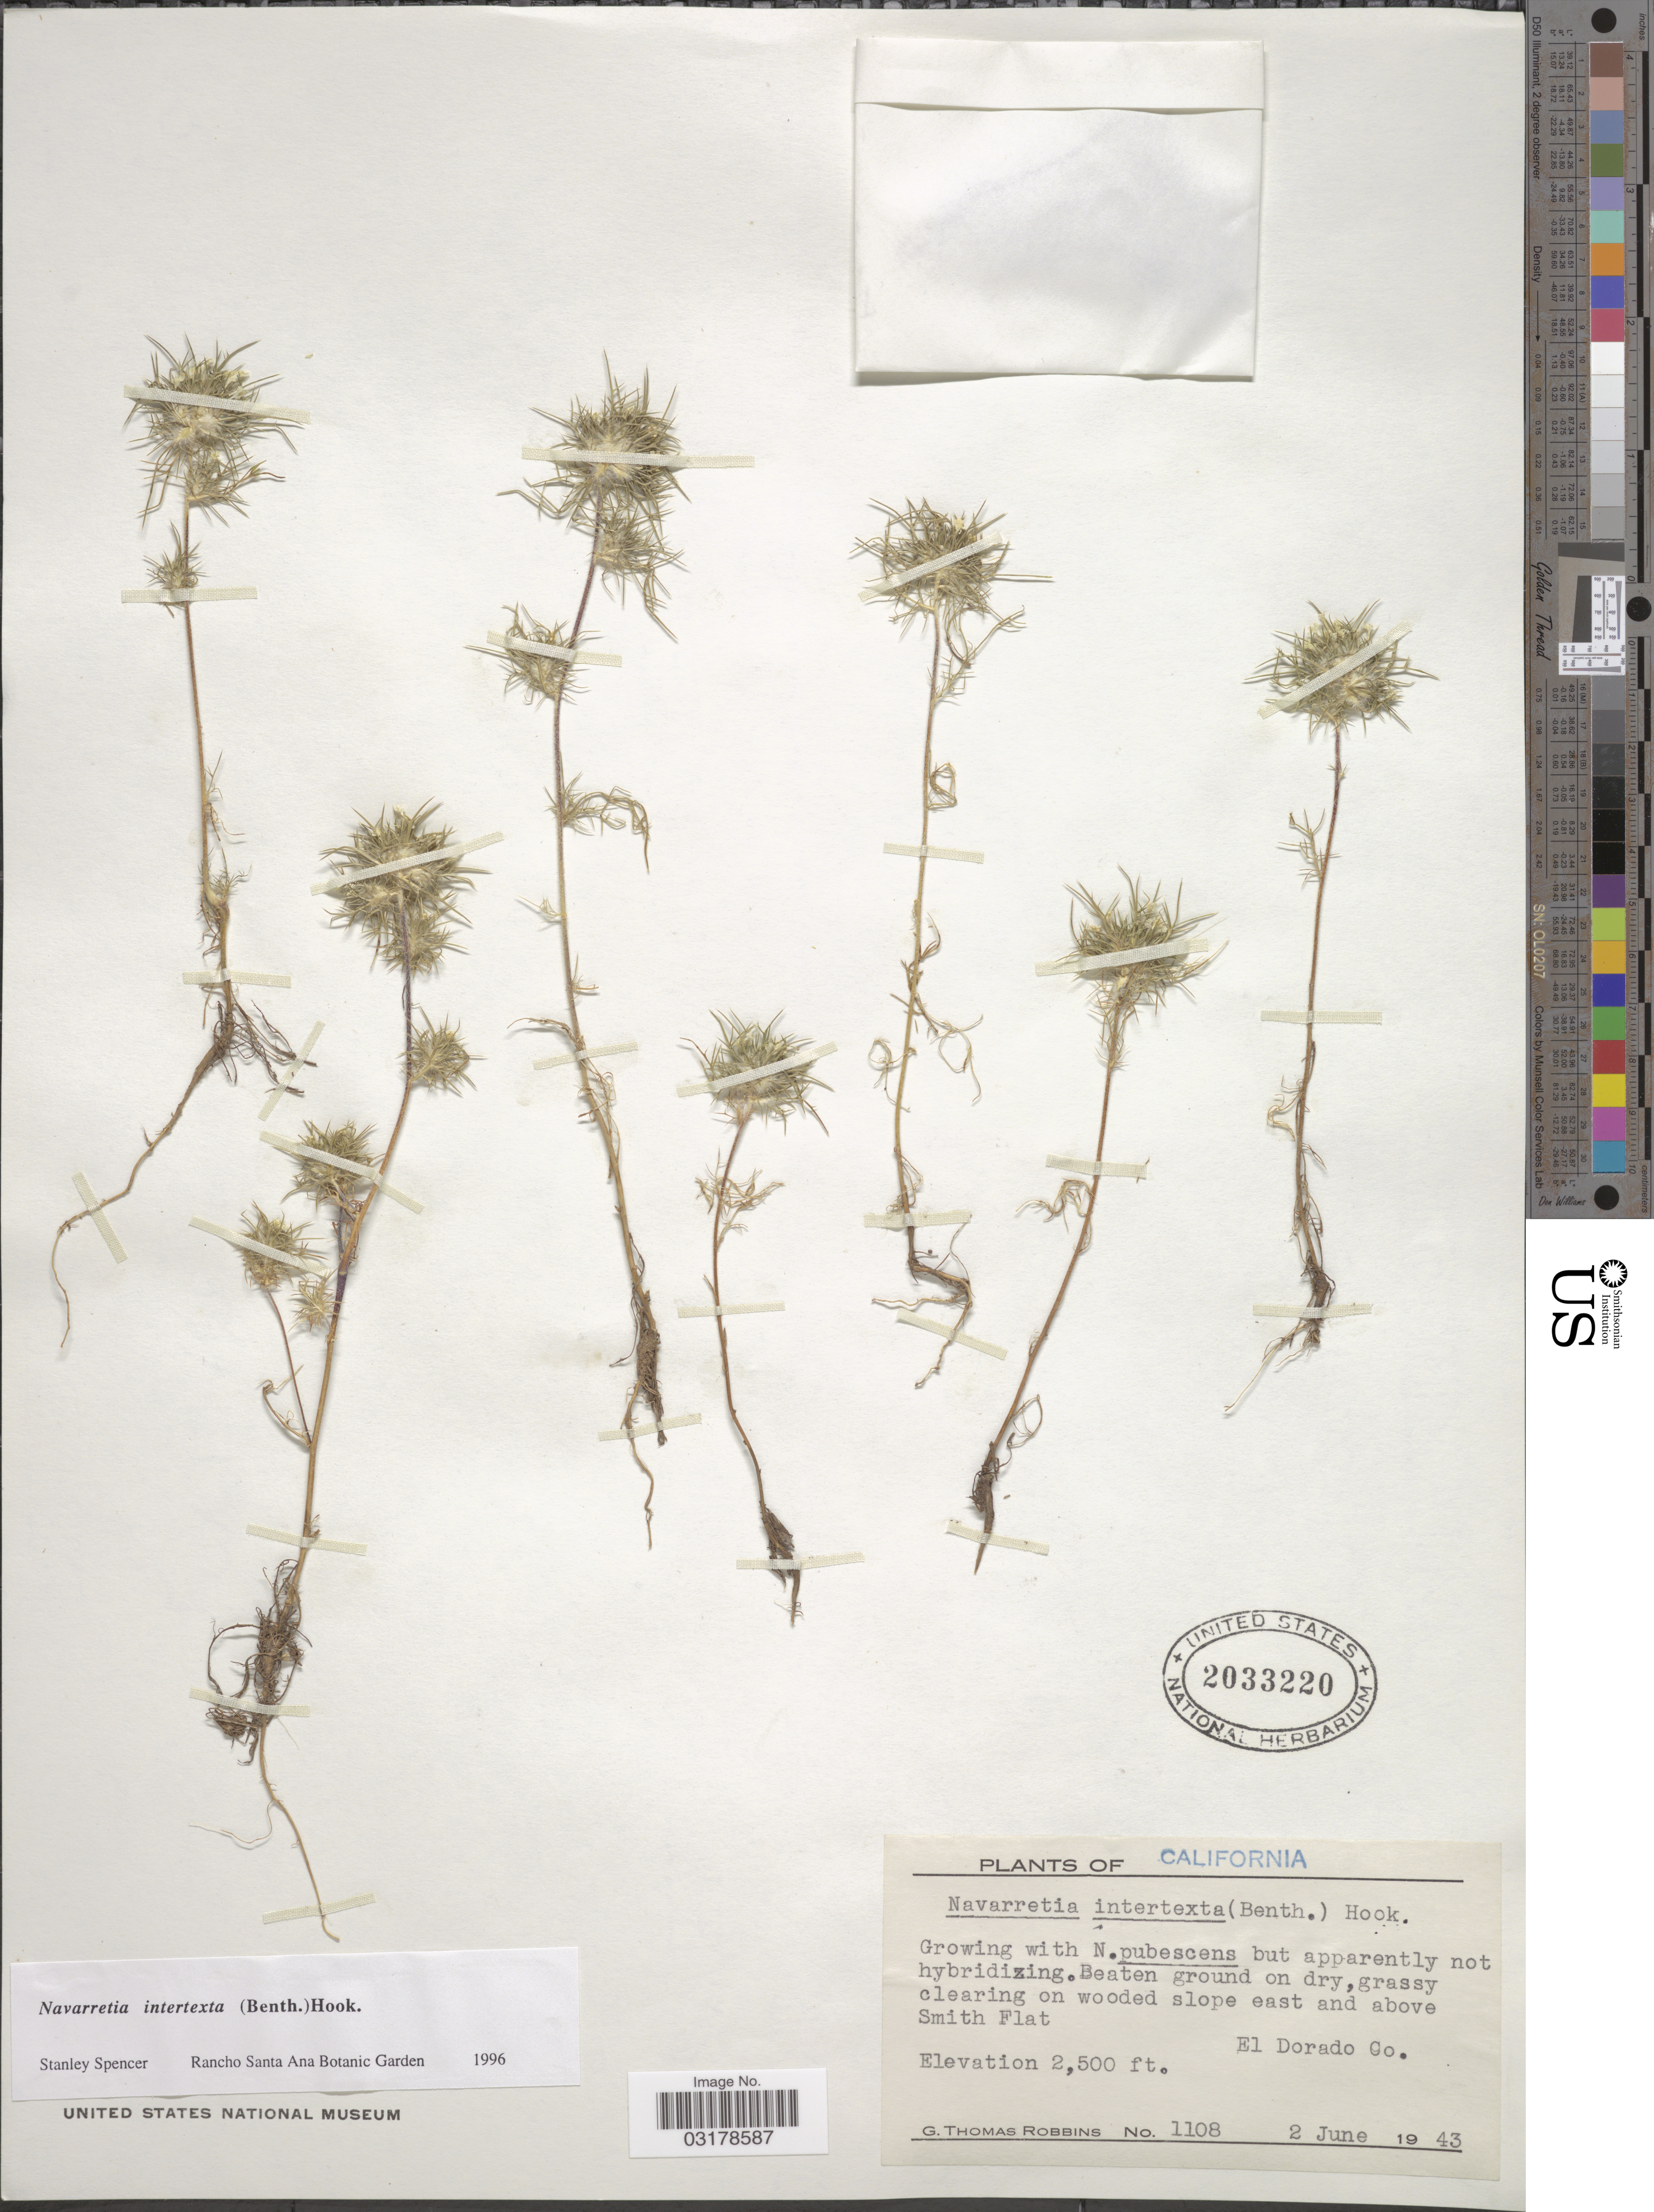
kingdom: Plantae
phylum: Tracheophyta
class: Magnoliopsida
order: Ericales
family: Polemoniaceae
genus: Navarretia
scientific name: Navarretia intertexta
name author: (Benth.) Hook.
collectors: G. T. Robbins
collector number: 1108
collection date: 1943-06-02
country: United States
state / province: California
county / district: El Dorado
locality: Wooded slope east and above Smith Flat. El Dorado Co.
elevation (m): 762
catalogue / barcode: US 2033220